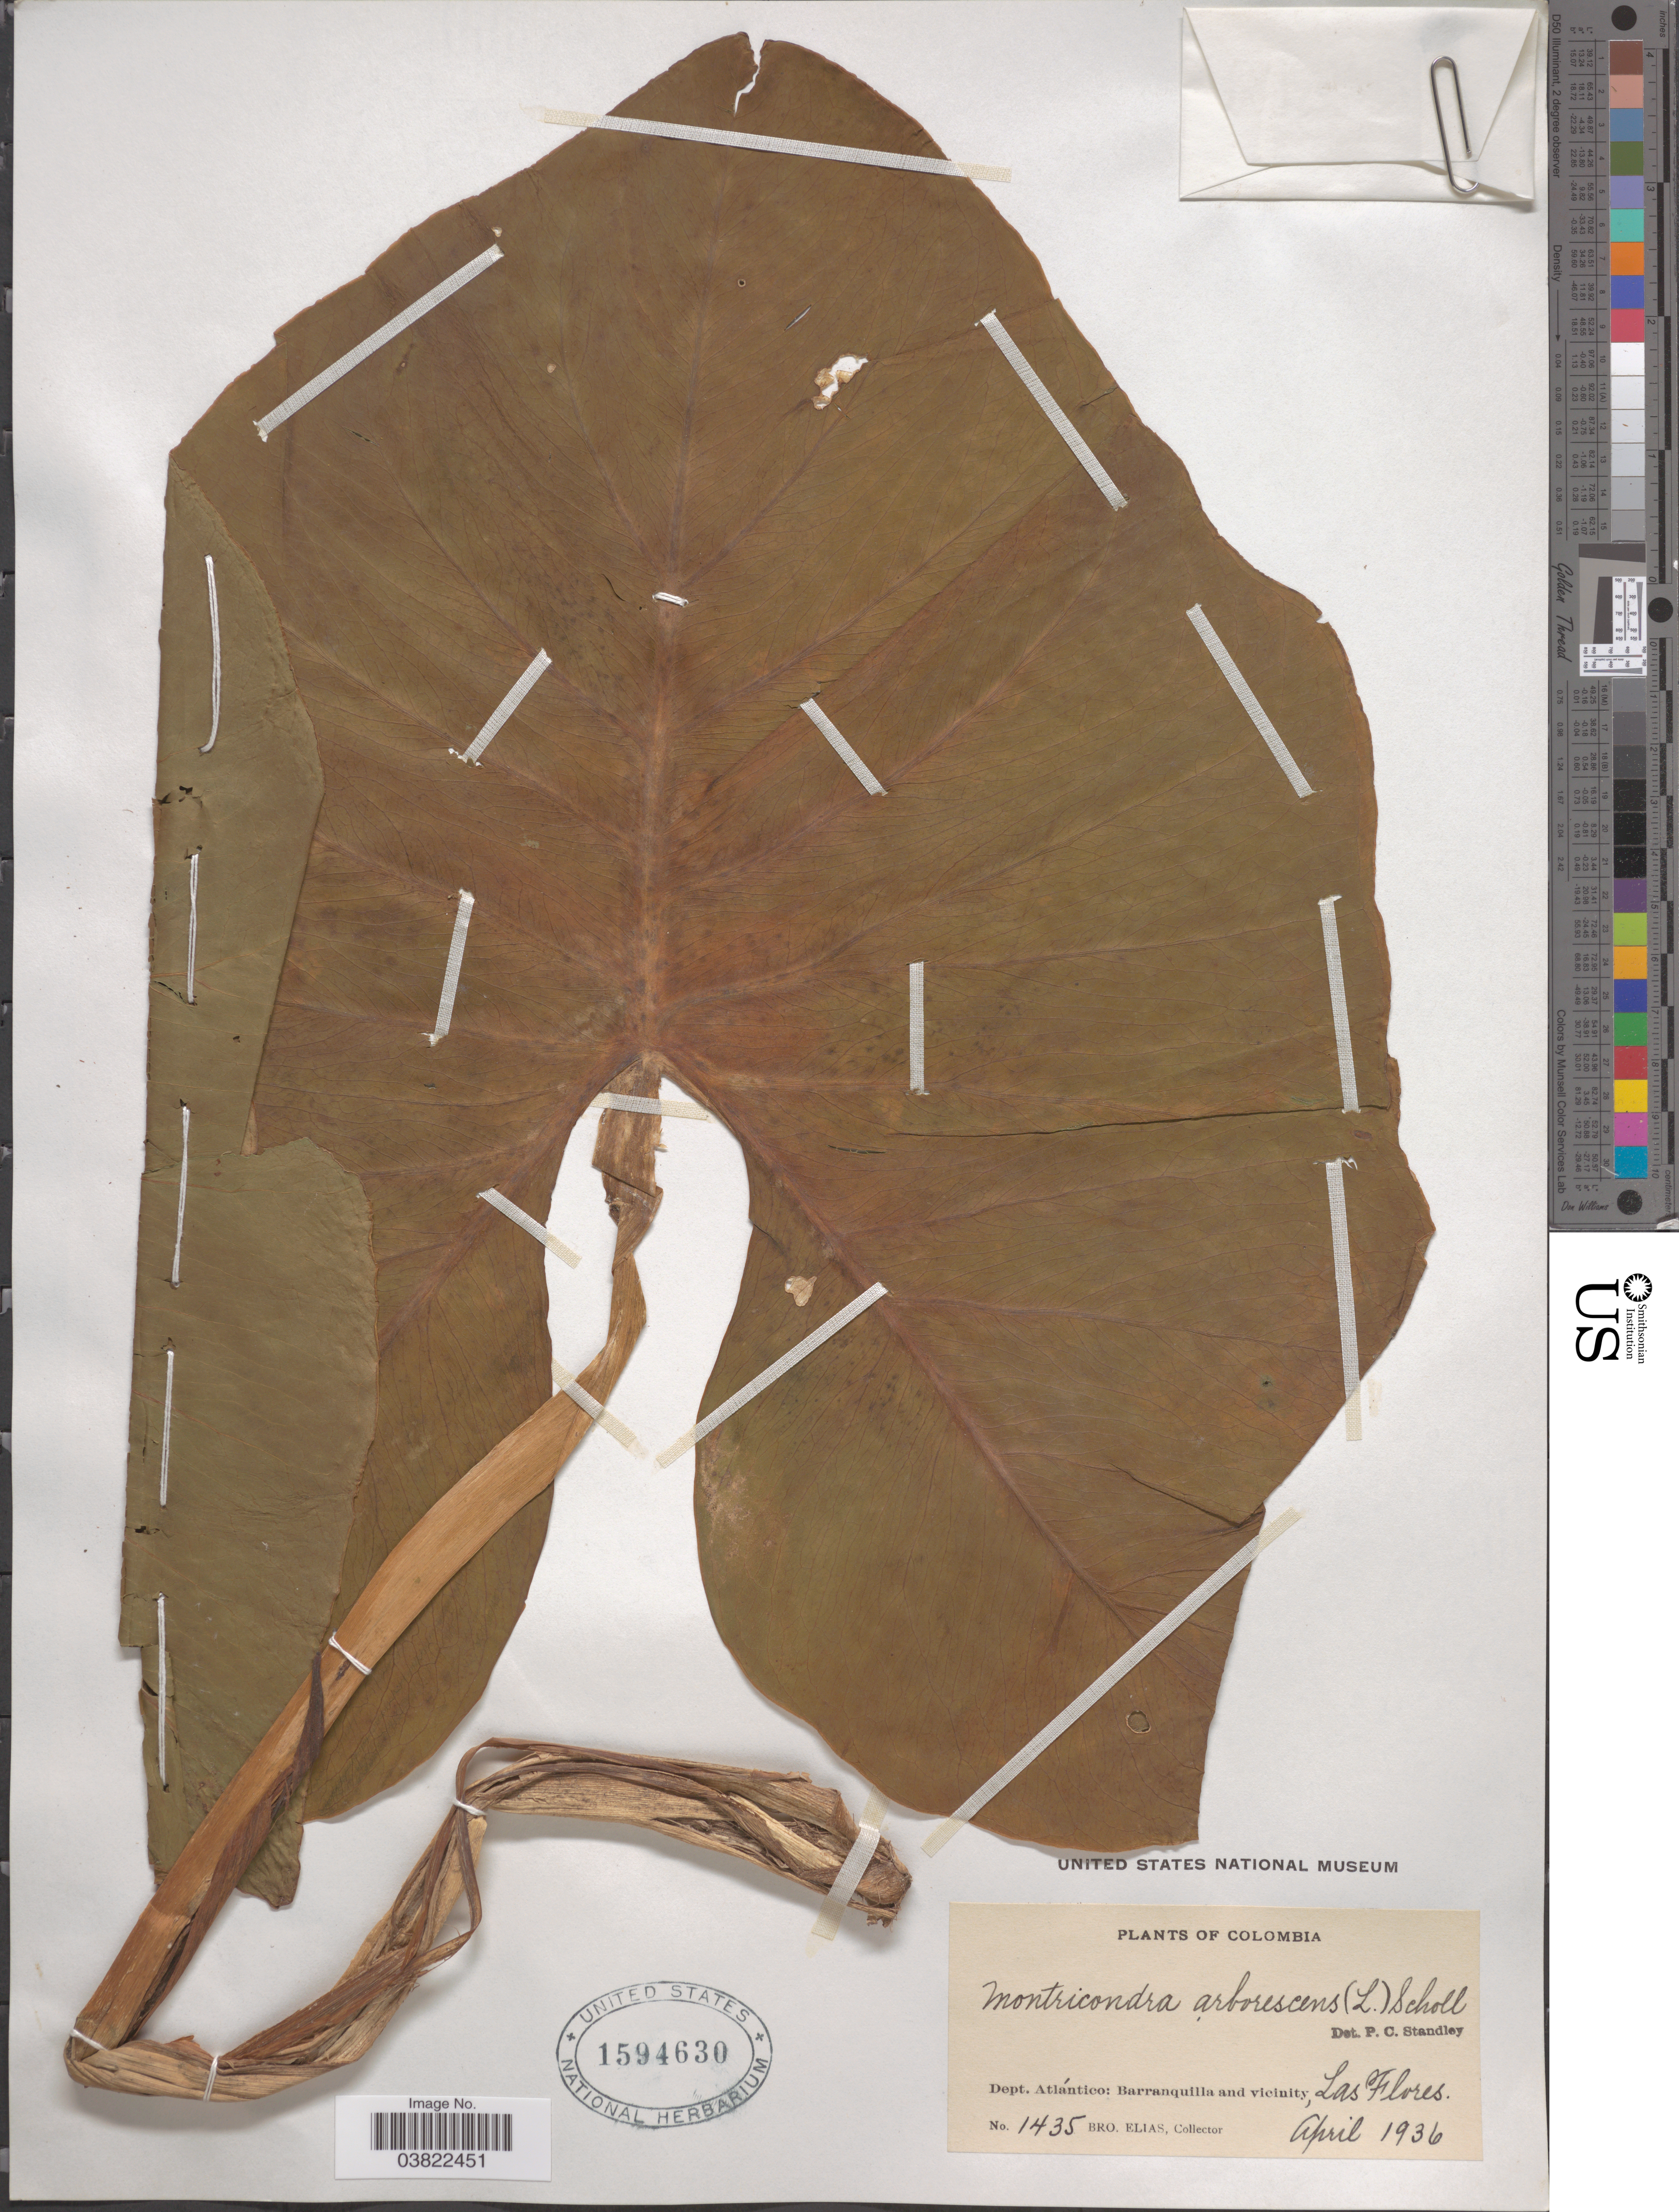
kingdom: Plantae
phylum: Tracheophyta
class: Liliopsida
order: Alismatales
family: Araceae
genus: Montrichardia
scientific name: Montrichardia arborea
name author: (Kunth) Schott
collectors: Bro. Elias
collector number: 1435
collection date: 1936-04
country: Colombia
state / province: Atlántico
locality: Dept. Atlántico: Barranquilla and vicinity, Las Flores.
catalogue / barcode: US 1594630